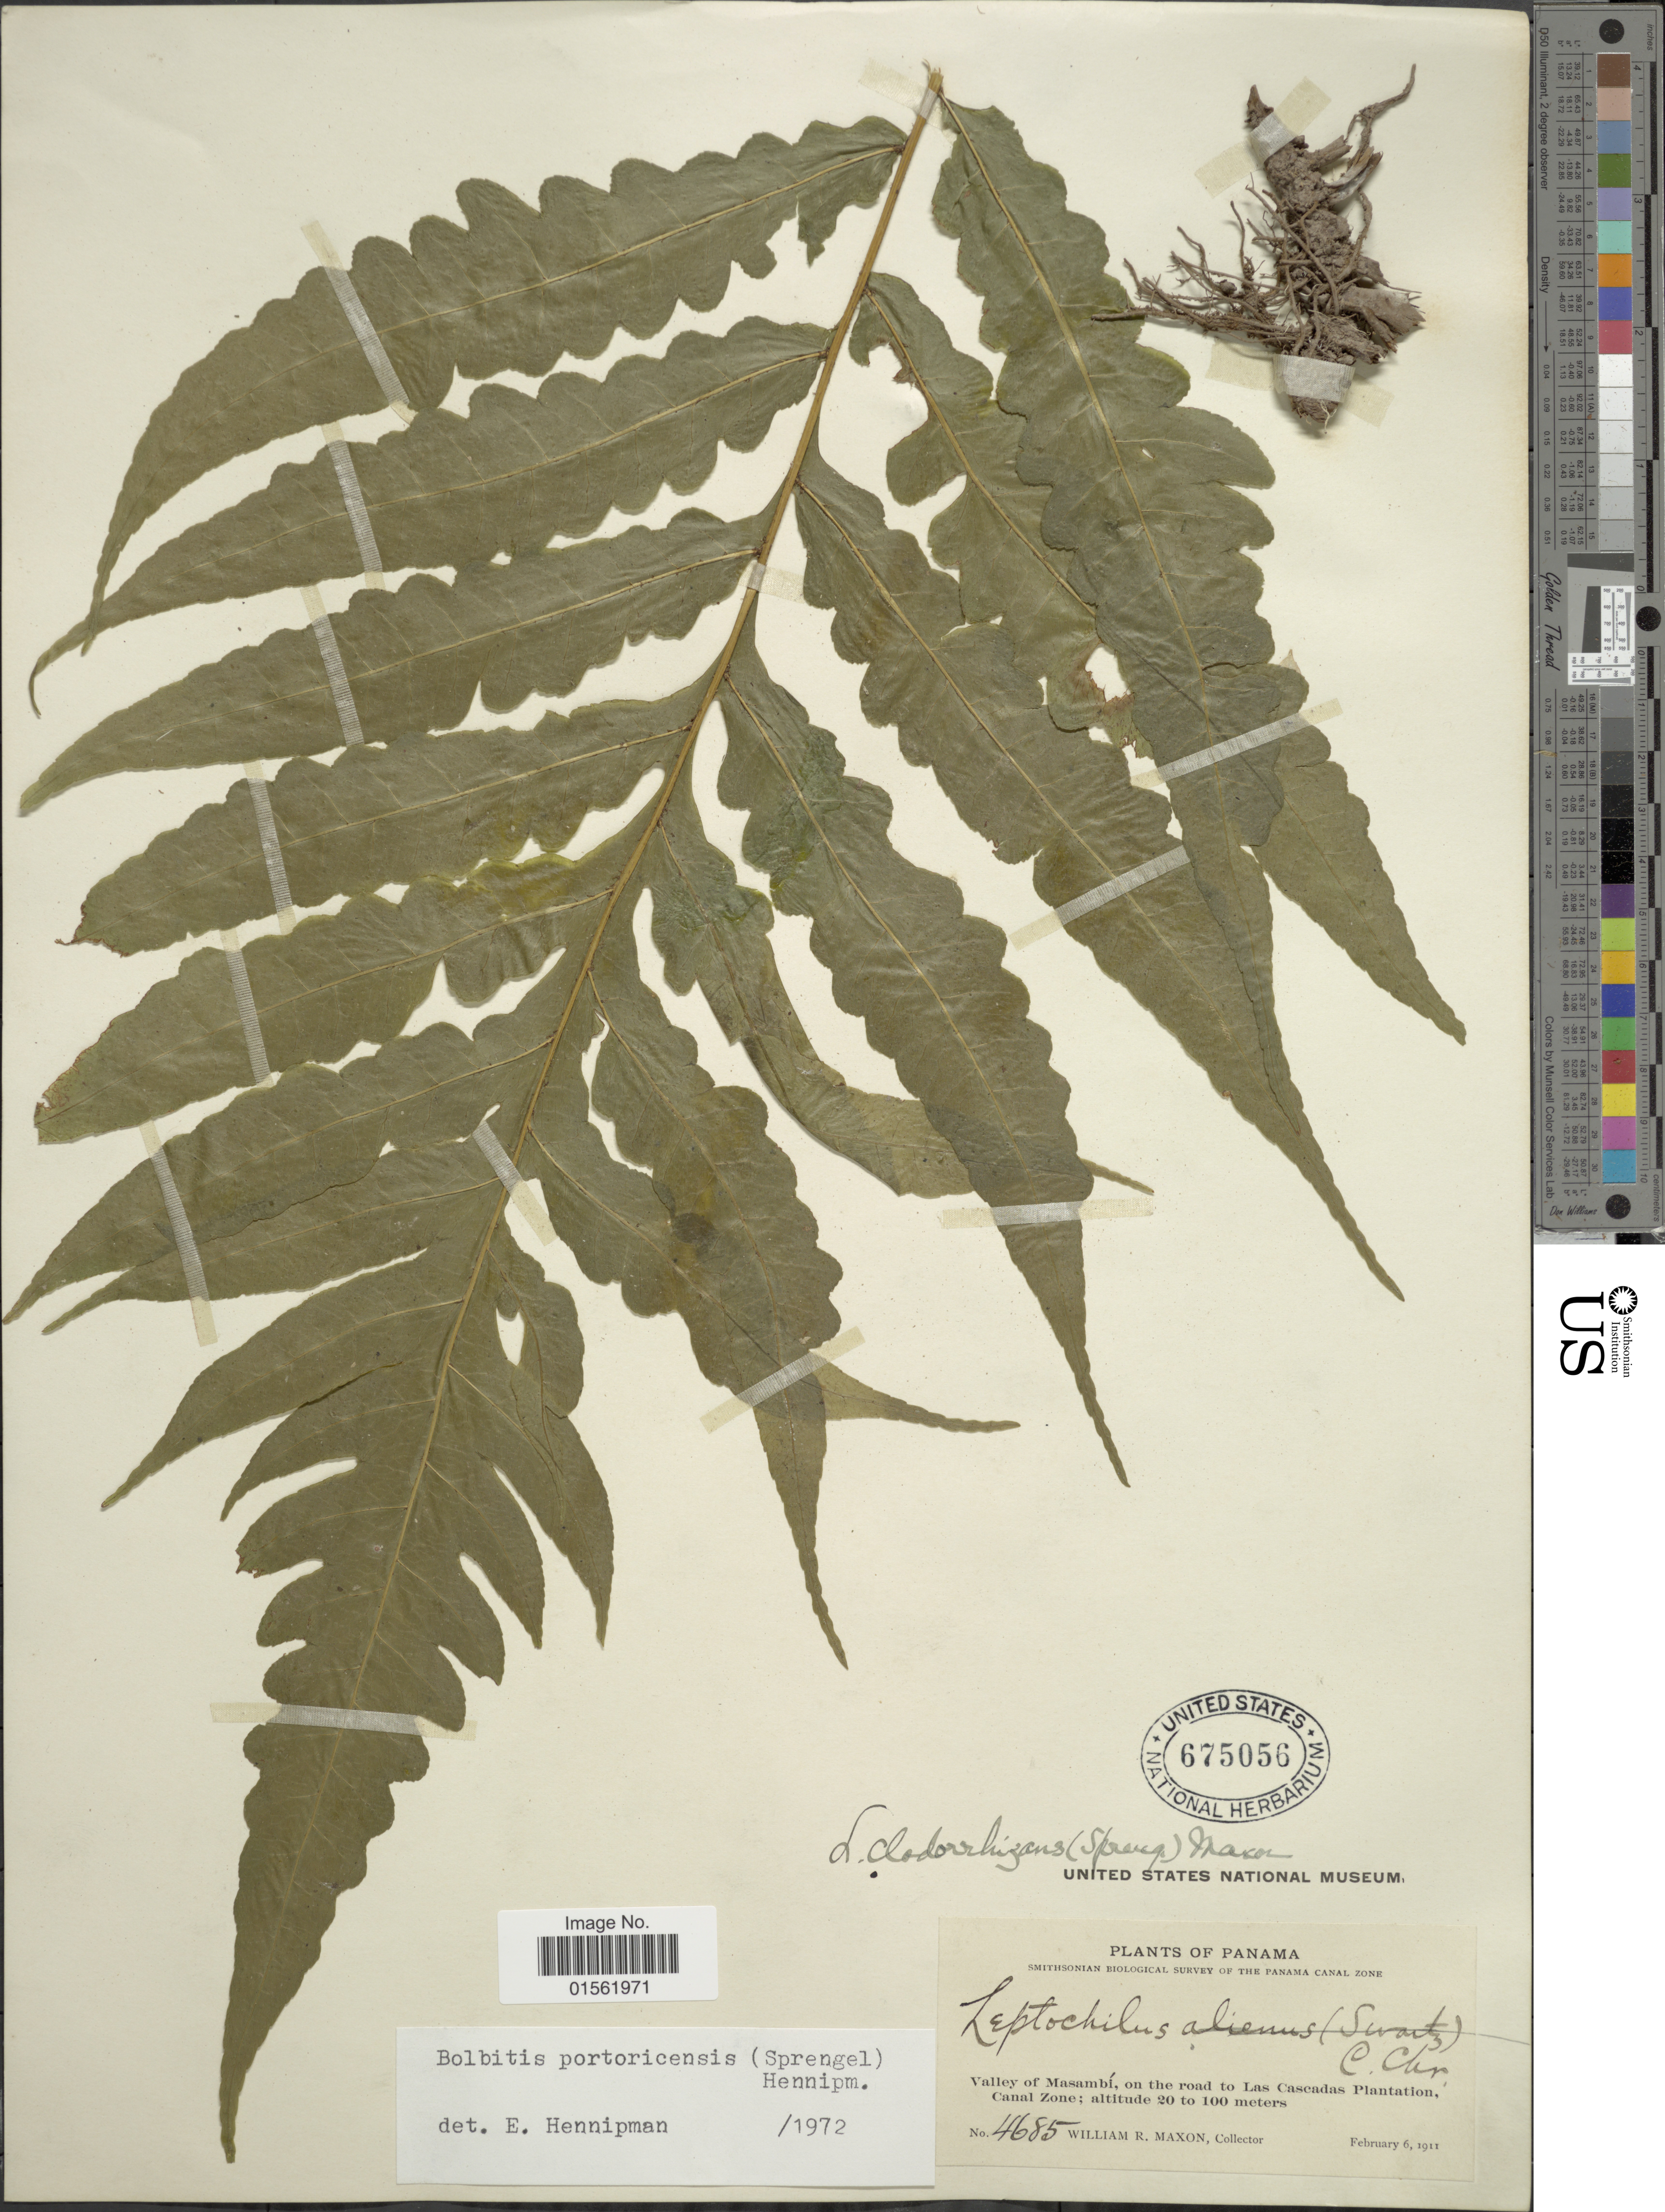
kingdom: Plantae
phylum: Tracheophyta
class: Polypodiopsida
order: Polypodiales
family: Dryopteridaceae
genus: Bolbitis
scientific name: Bolbitis portoricensis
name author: (Spreng.) Hennipman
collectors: W. R. Maxon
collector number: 4685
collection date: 1911-02-06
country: Panama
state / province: Colón / Panamá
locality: Panama Canal Zone. Valley of Masambí, on the road to Las Cascadas Plantation, Canal Zone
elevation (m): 20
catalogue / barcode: US 675056